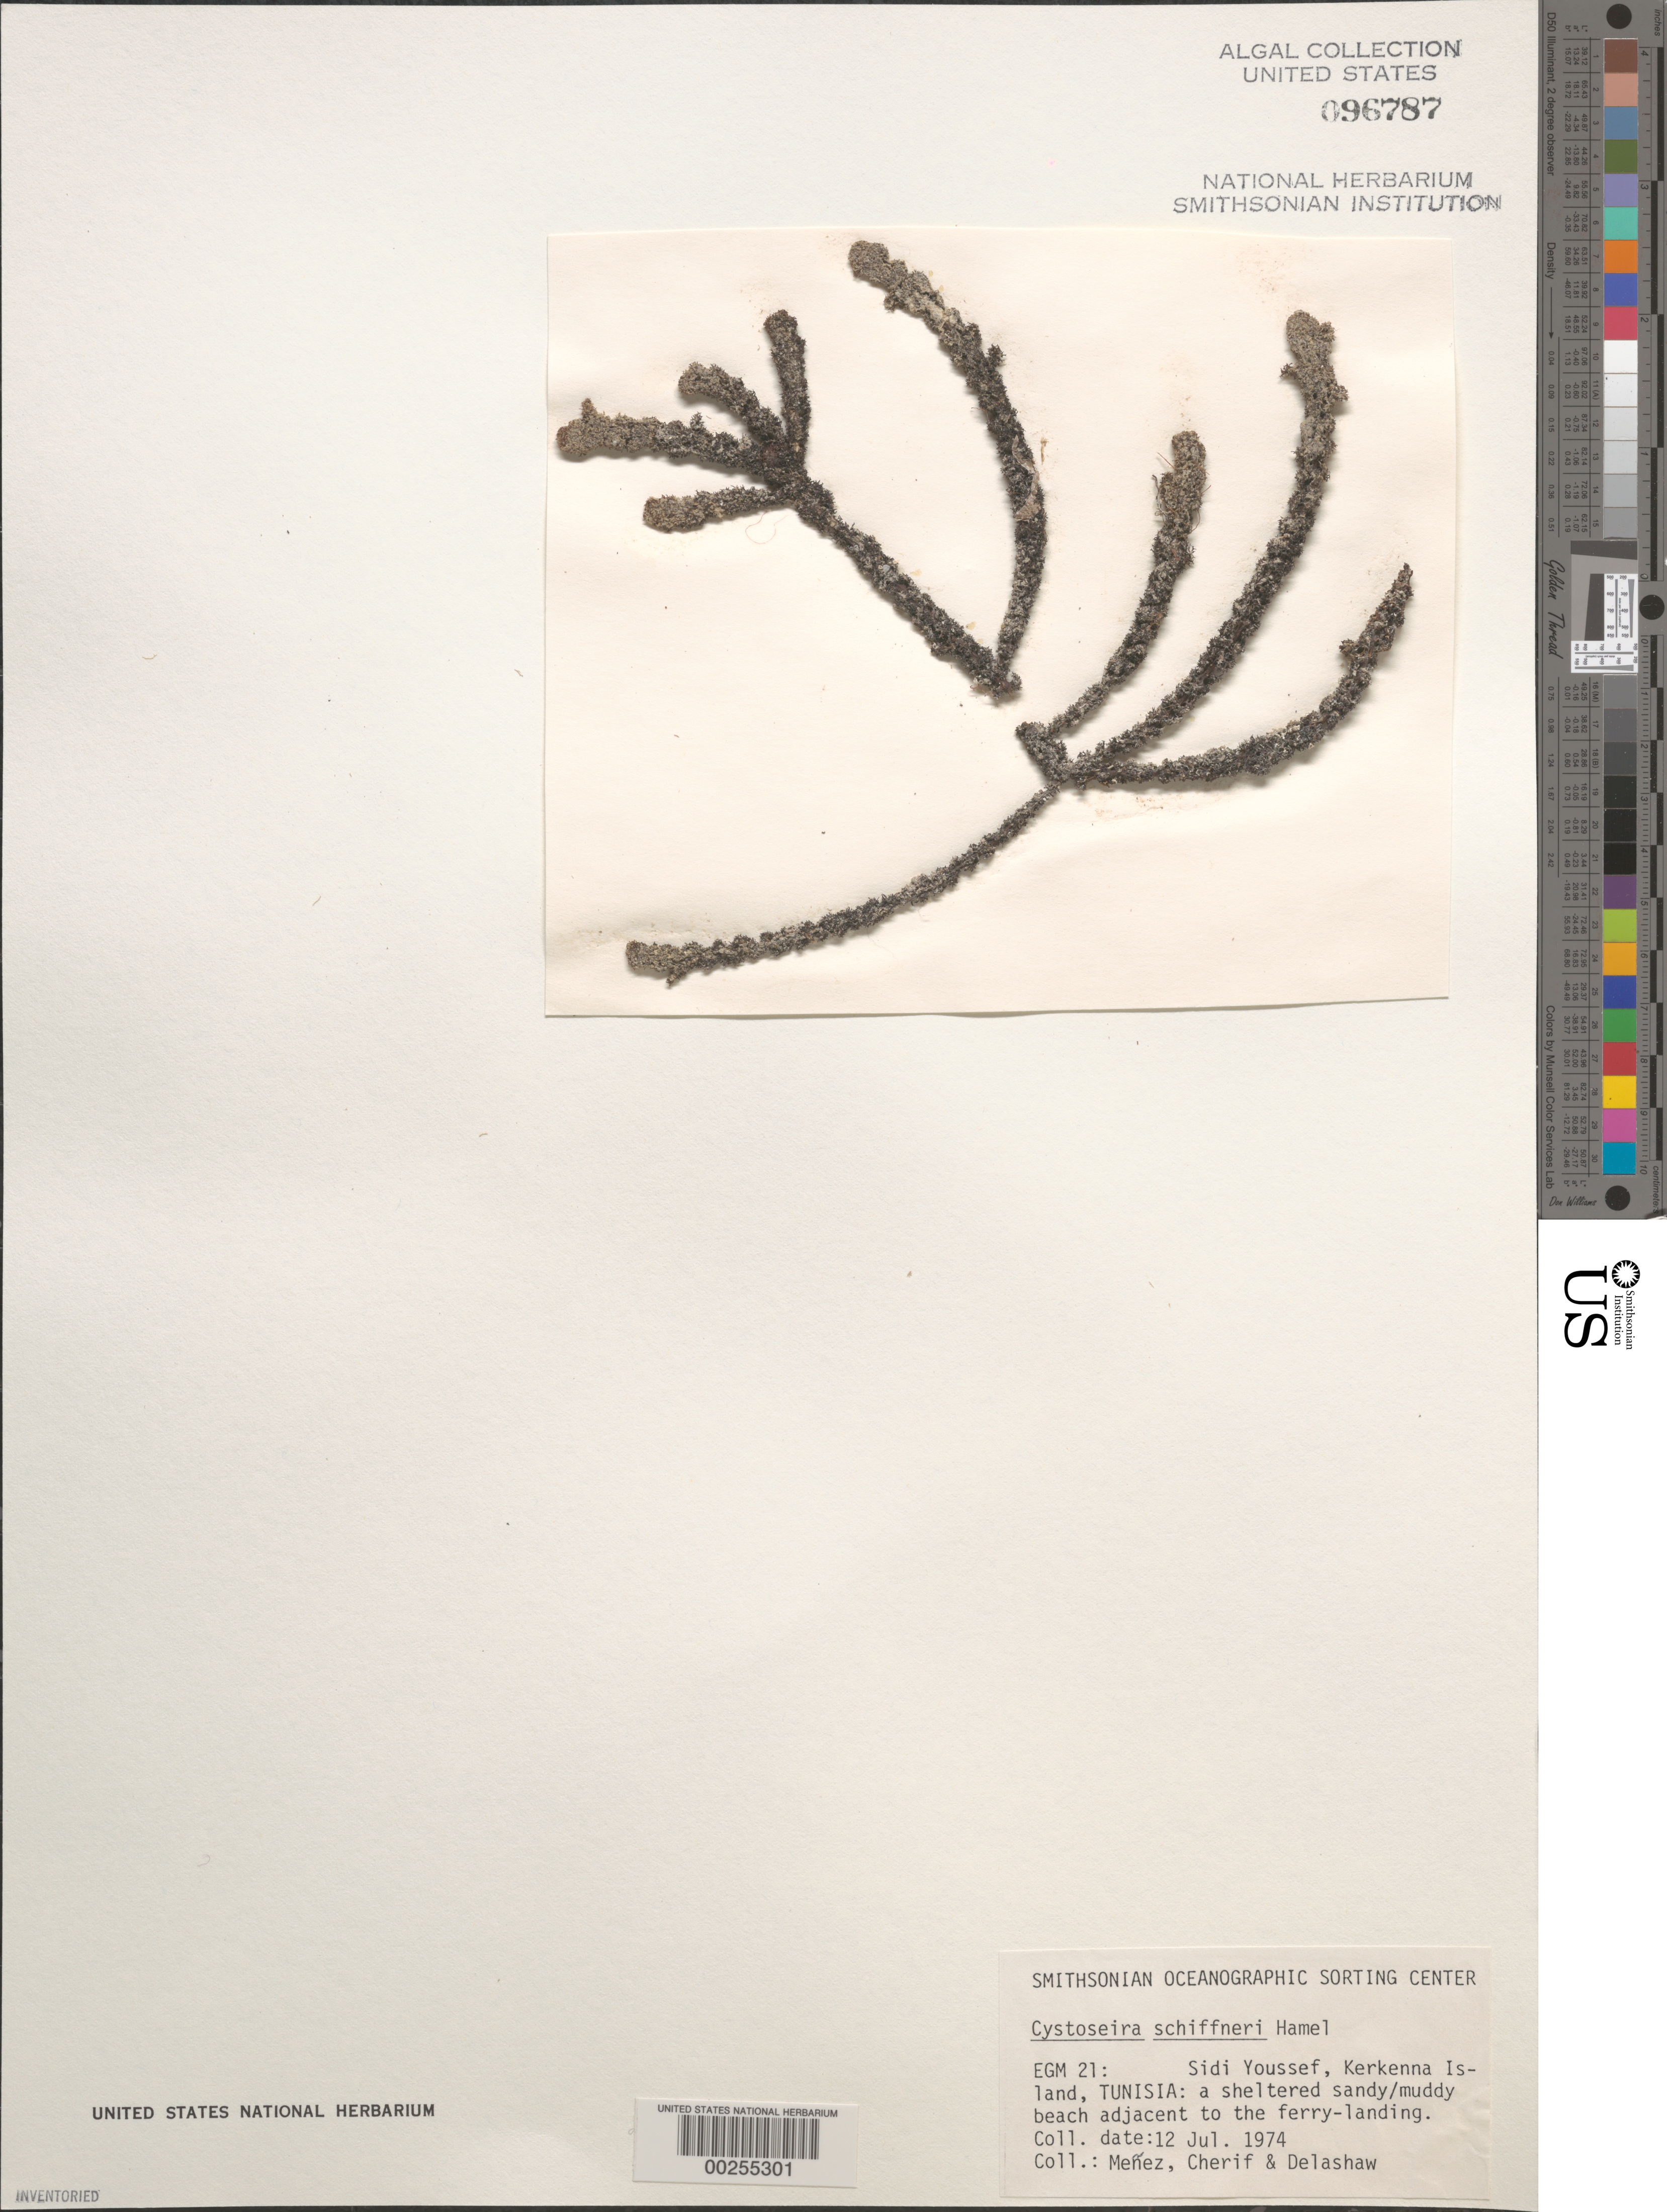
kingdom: Chromista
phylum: Ochrophyta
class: Phaeophyceae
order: Fucales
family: Sargassaceae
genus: Cystoseira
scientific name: Cystoseira schiffneri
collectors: Meñez, -. Cherif & -. Delashaw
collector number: EGM 21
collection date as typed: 12 Jul 1974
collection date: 1974-07-12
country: Tunisia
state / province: Sfax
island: Kerkenna Island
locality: Sidi Youssef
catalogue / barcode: US 96787